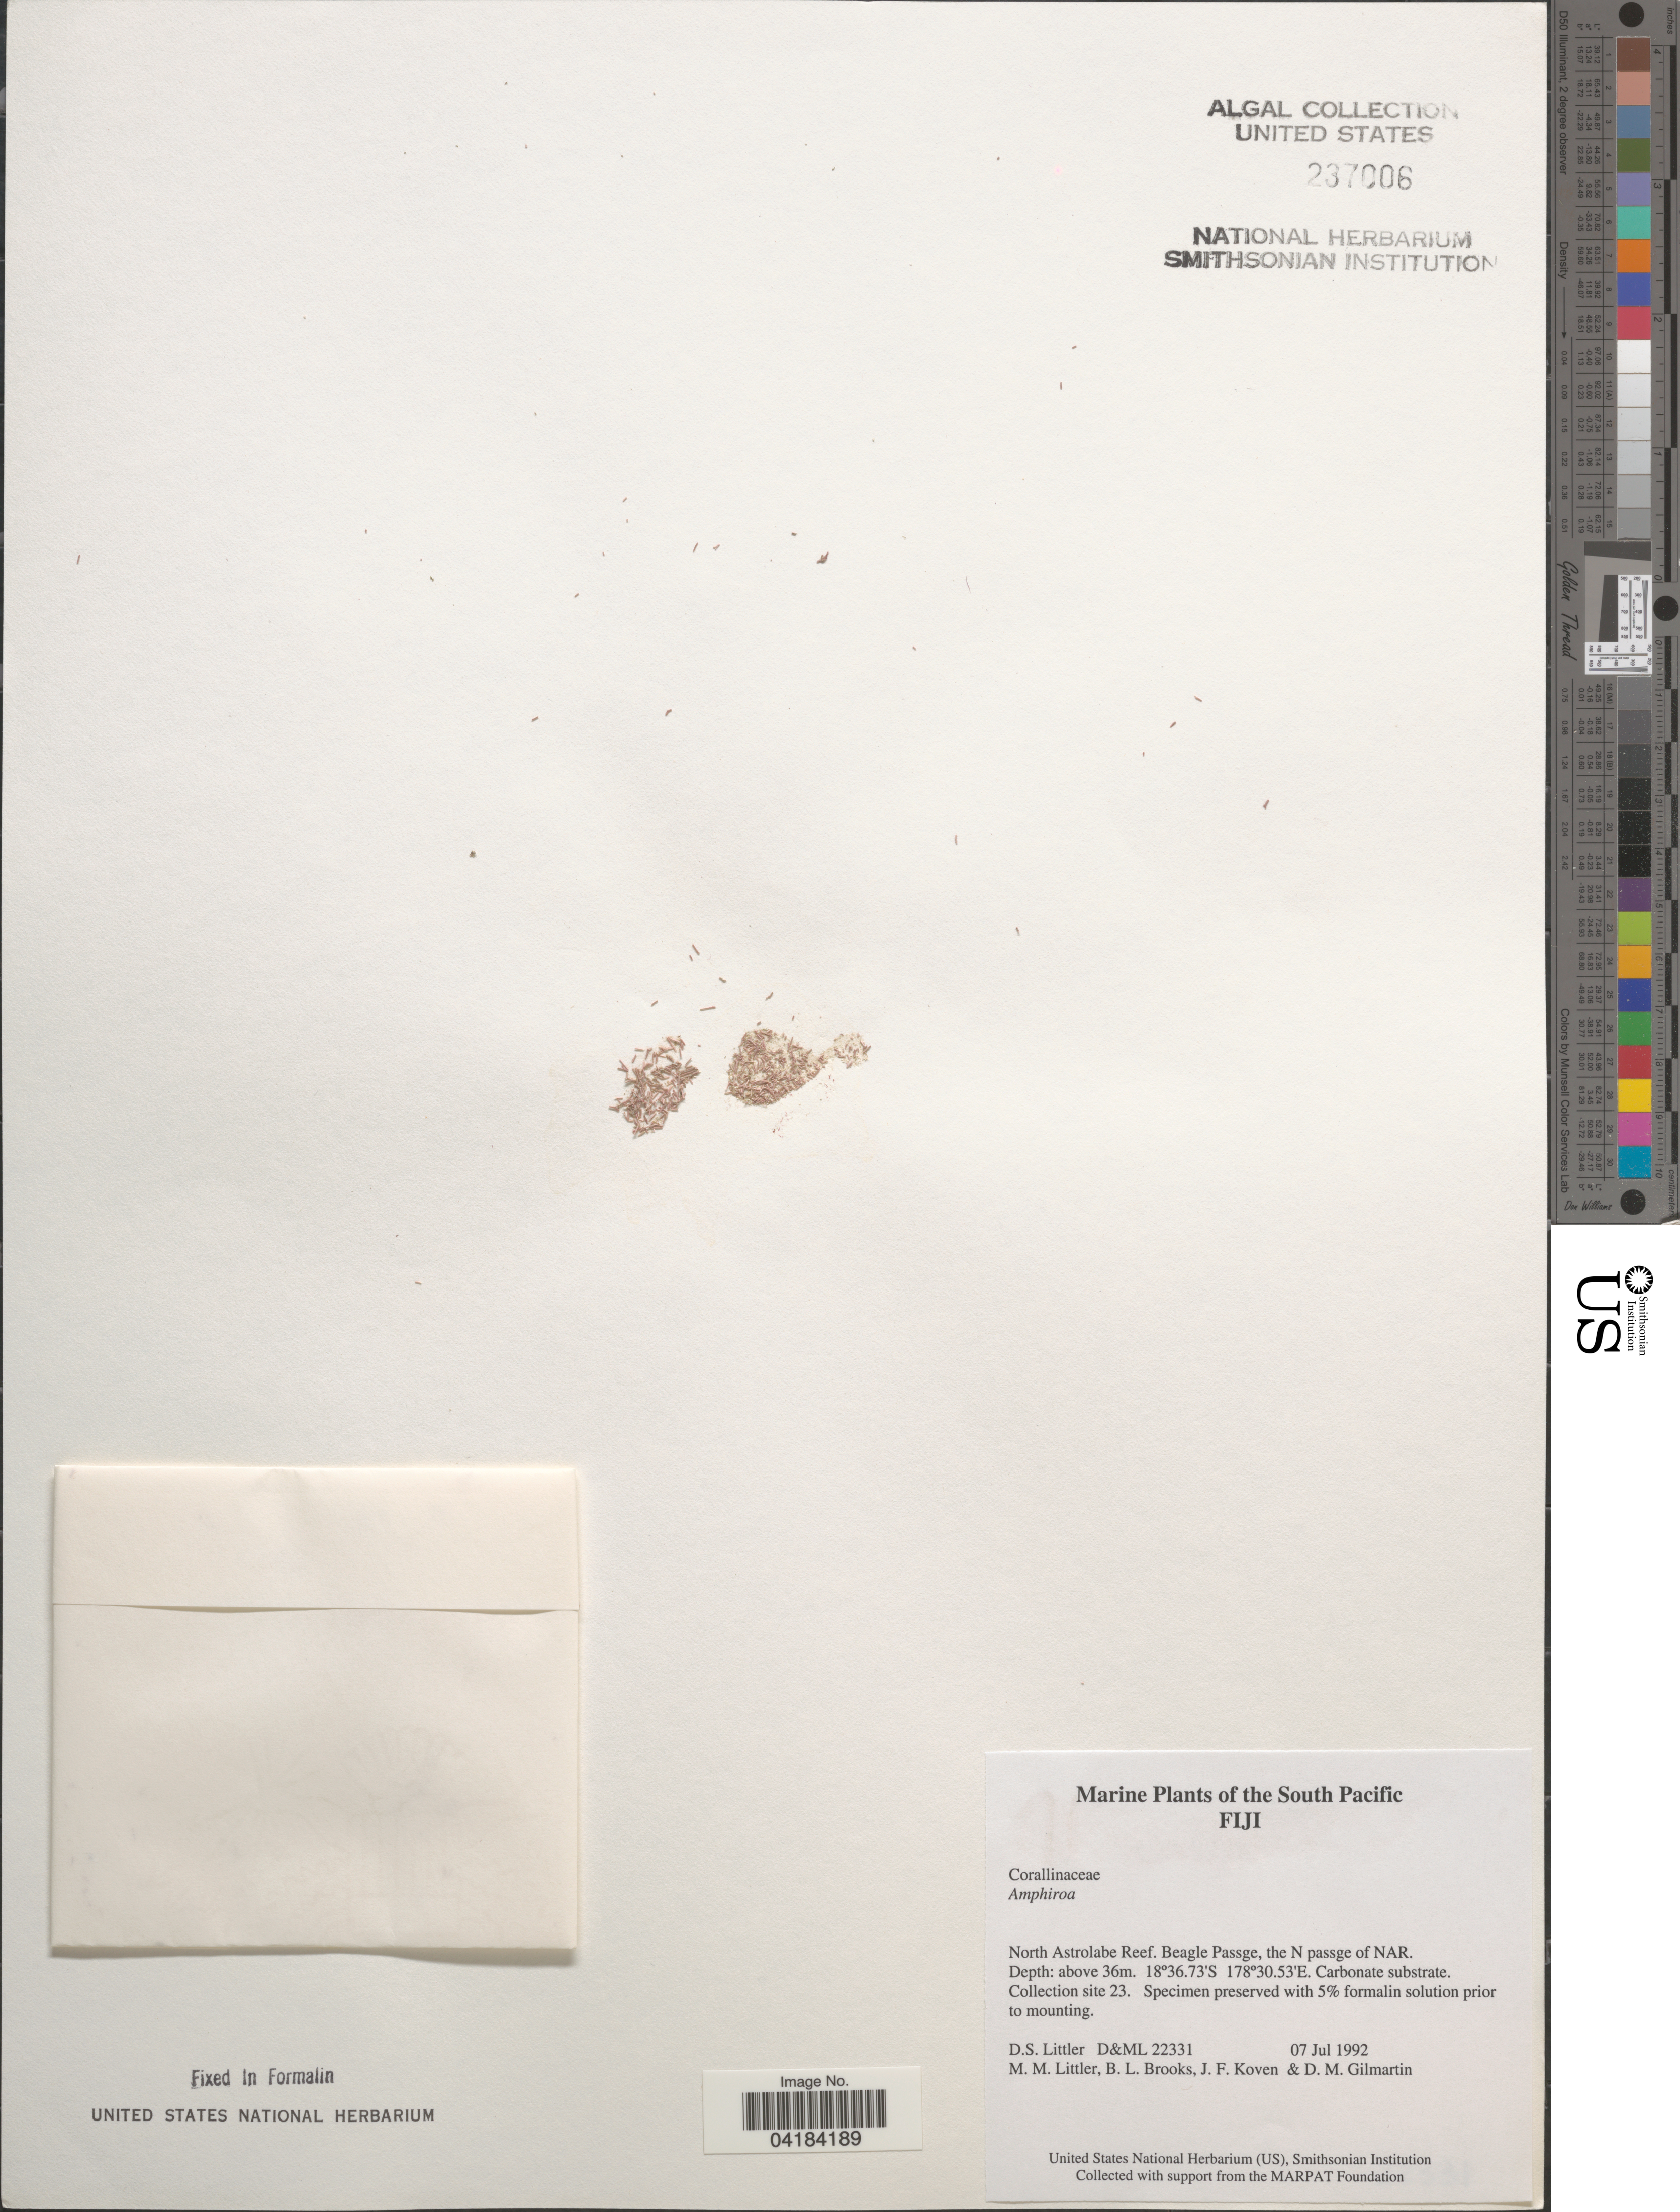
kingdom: Plantae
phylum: Rhodophyta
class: Florideophyceae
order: Corallinales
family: Lithophyllaceae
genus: Amphiroa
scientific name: Amphiroa sp.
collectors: D. S. Littler, B. Brooks & J. Koven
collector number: D&ML22331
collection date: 1992-07-07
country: Fiji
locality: South Pacific. North Astrolabe Reef. Beagle Passge, the N passge of NAR. Collection site 23.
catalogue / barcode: US 237006